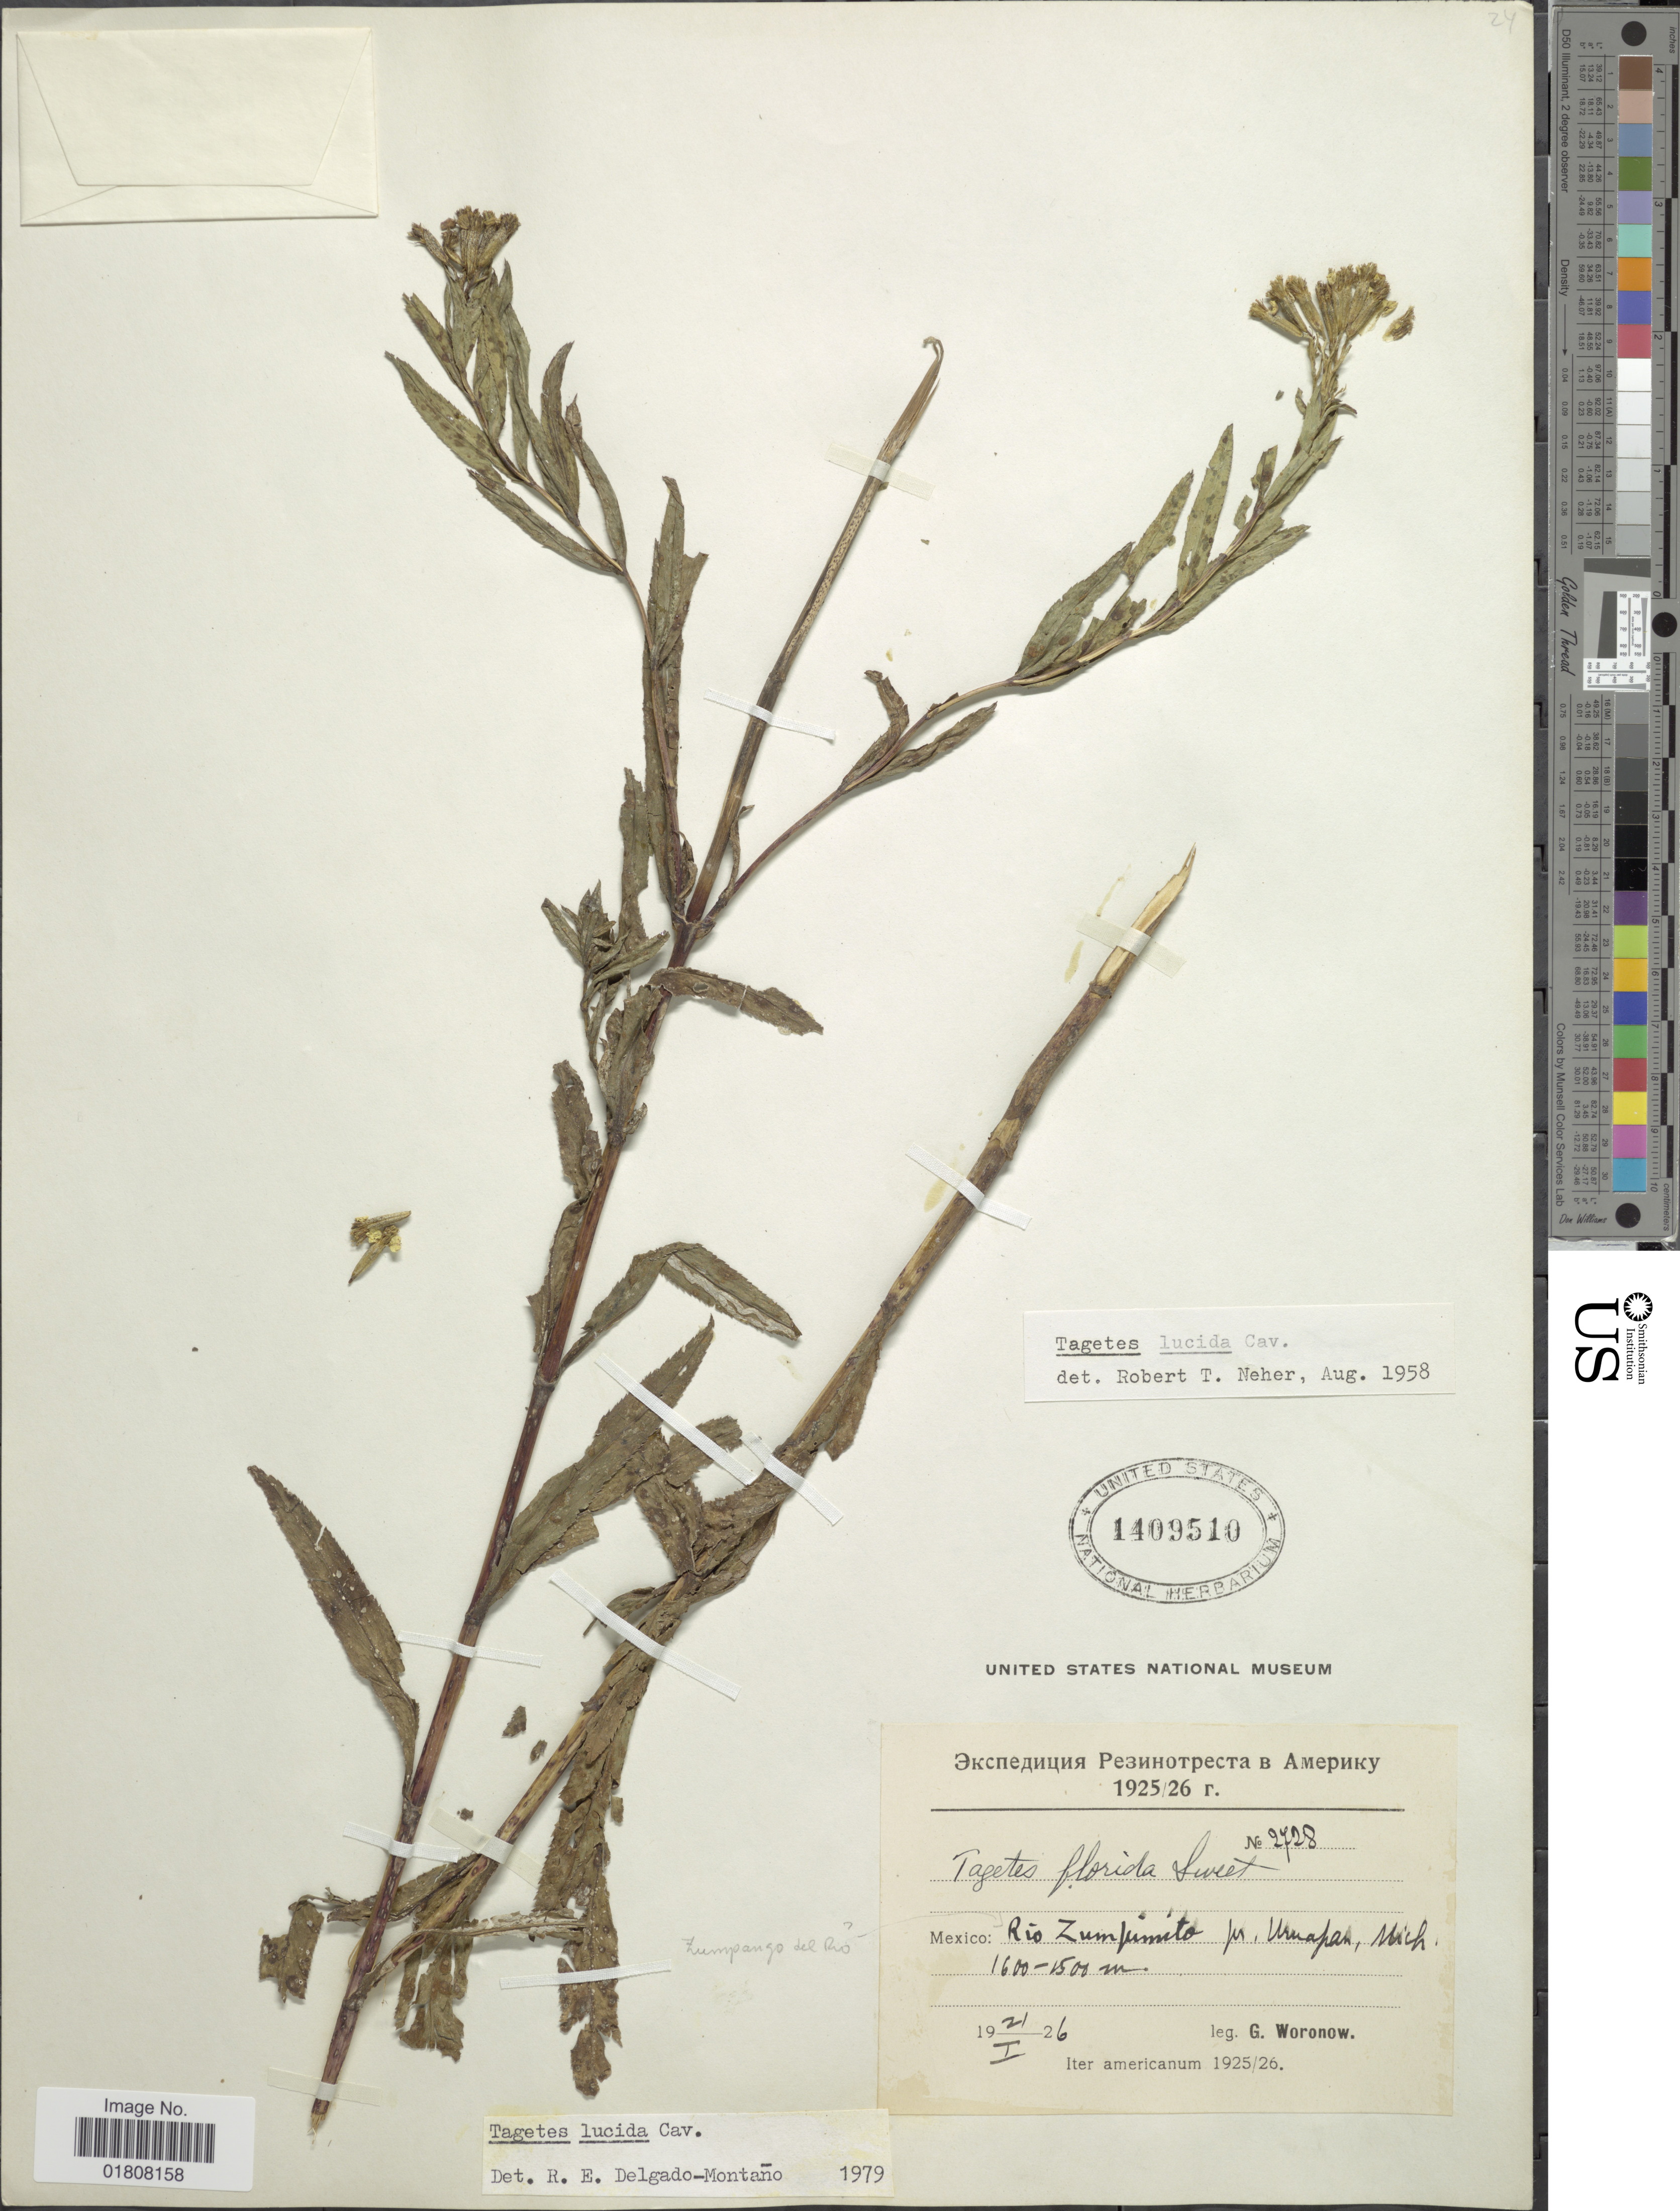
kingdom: Plantae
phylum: Tracheophyta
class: Magnoliopsida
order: Asterales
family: Asteraceae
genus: Tagetes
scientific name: Tagetes lucida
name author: Cav.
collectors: G. Woronow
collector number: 2728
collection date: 1926-01-21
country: Mexico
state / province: Michoacán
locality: Rio Zumpimito [interpreted], pr. Uruapan, Mich.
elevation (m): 1500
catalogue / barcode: US 1409510